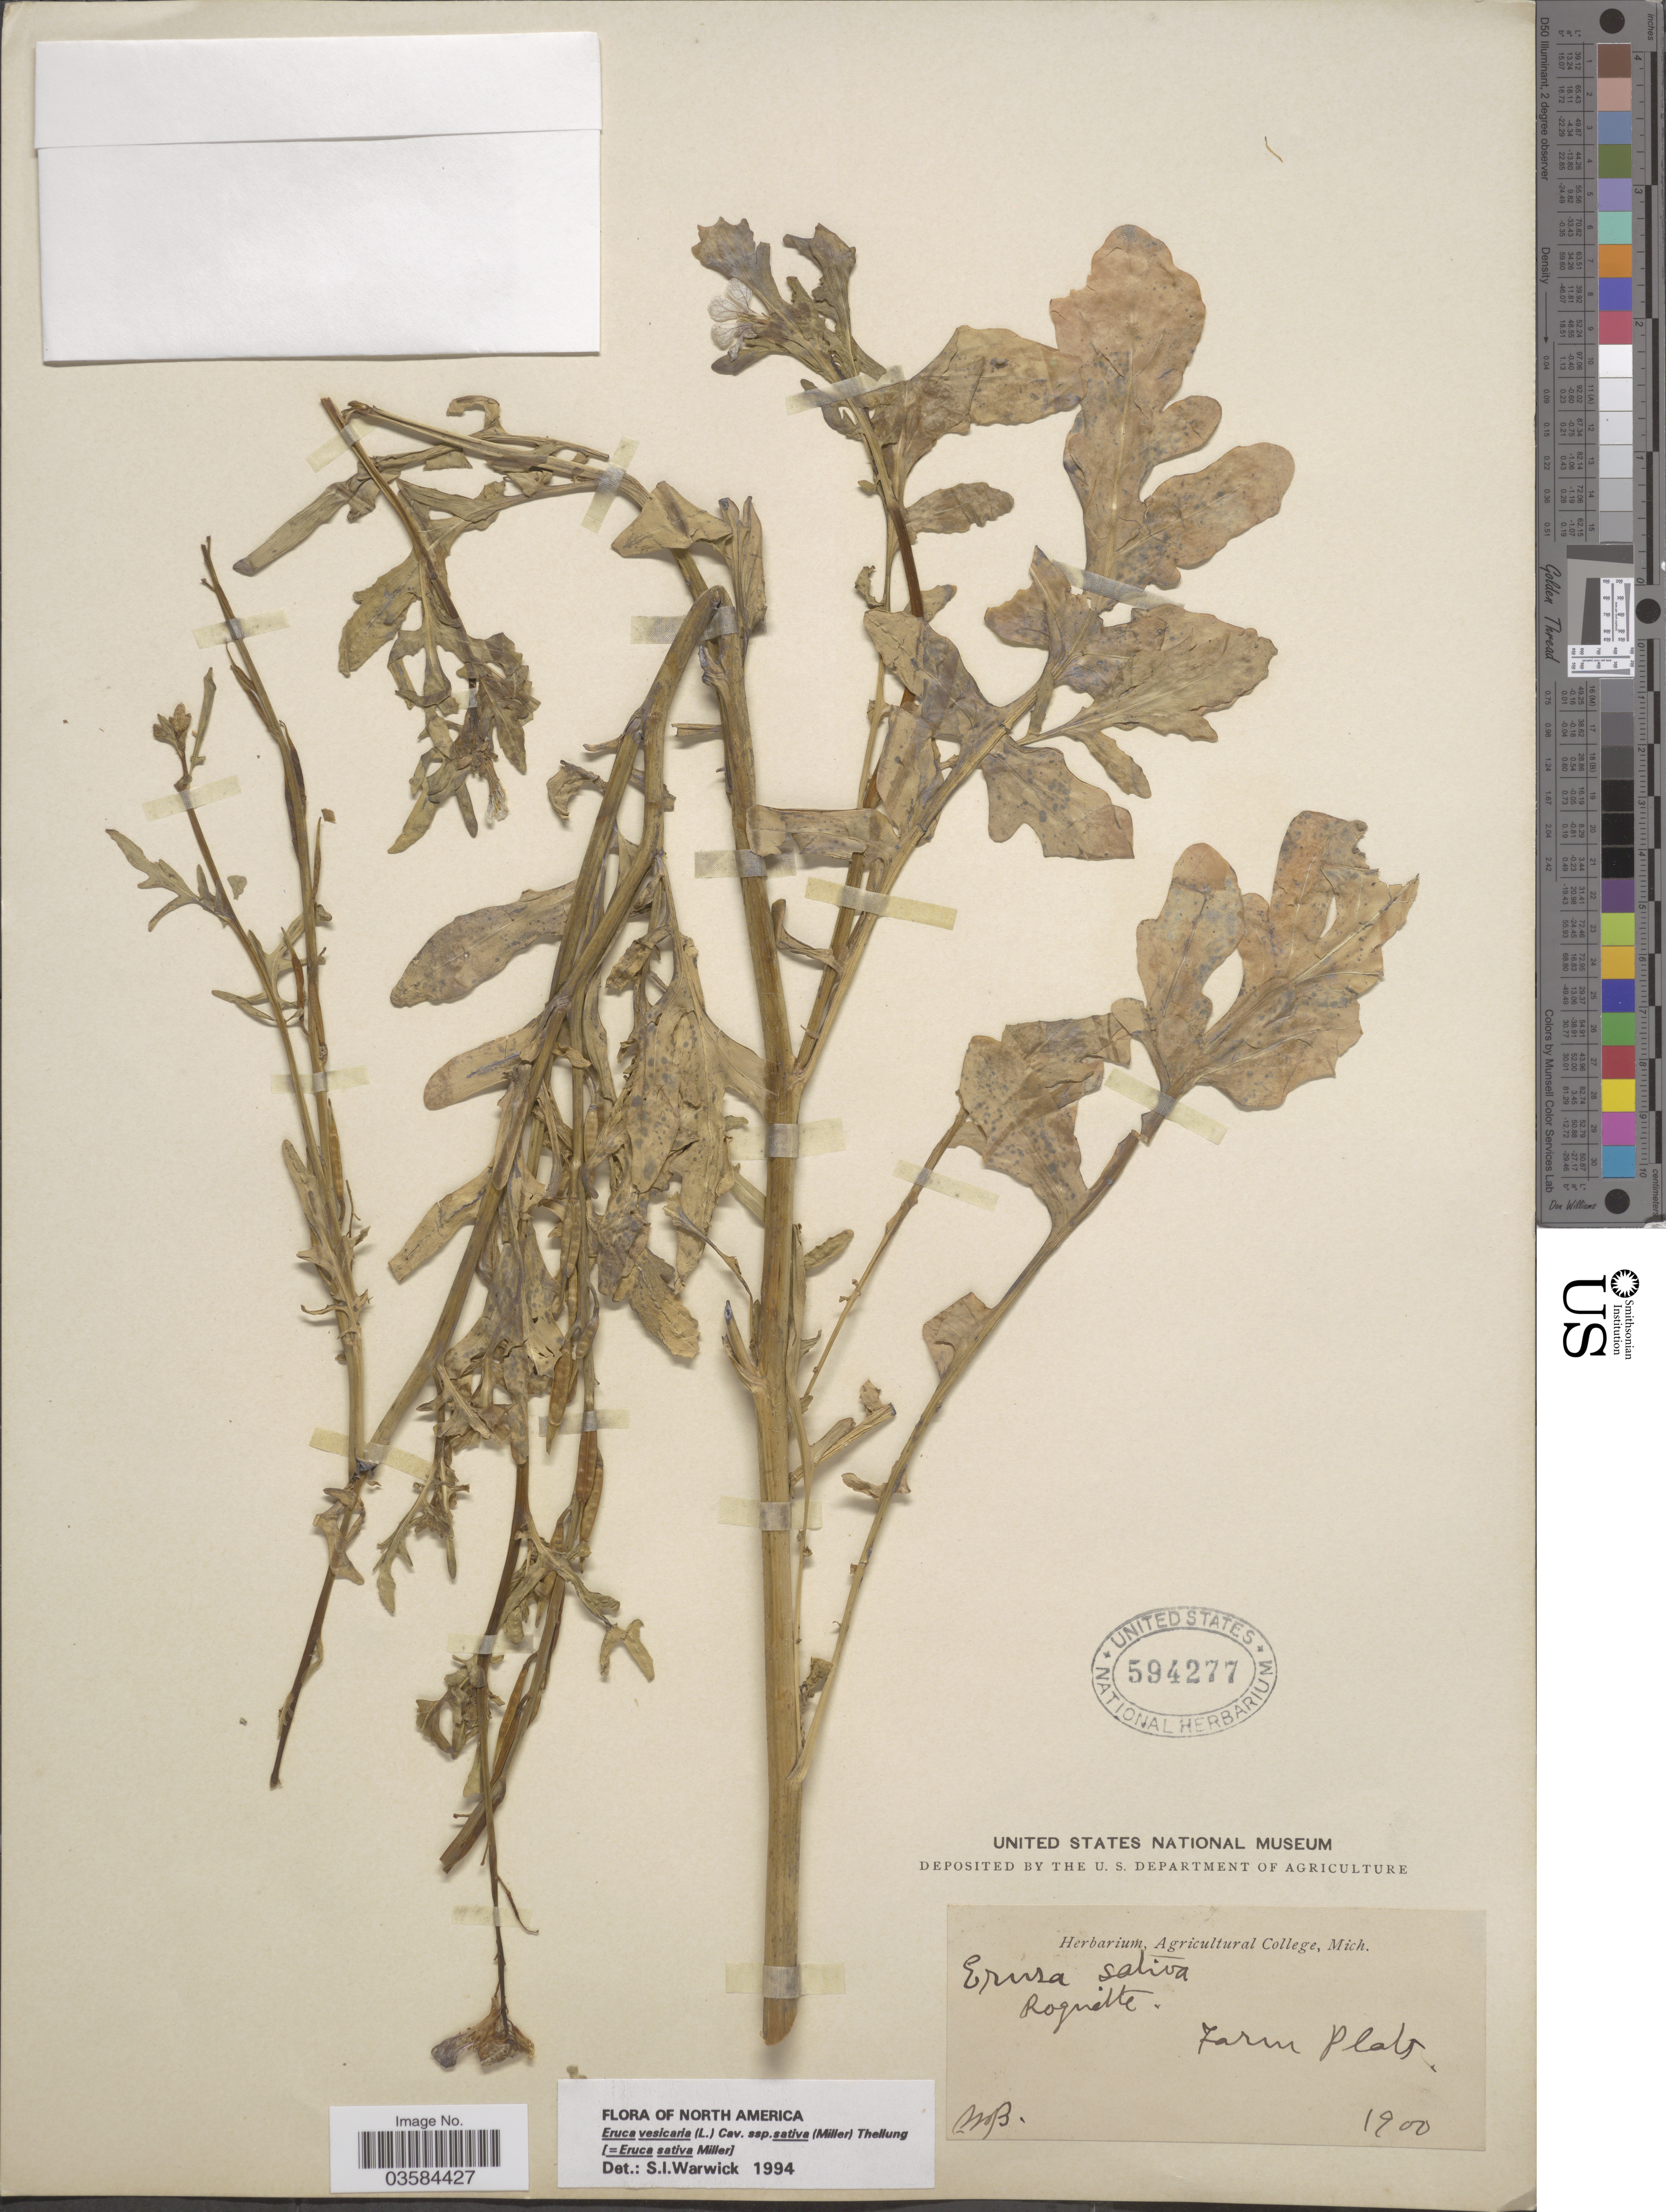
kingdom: Plantae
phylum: Tracheophyta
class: Magnoliopsida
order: Brassicales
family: Brassicaceae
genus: Eruca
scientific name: Eruca sativa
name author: Mill.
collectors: W. B.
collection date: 1900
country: Mexico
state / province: Michoacán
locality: Farm plots.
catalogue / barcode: US 594277